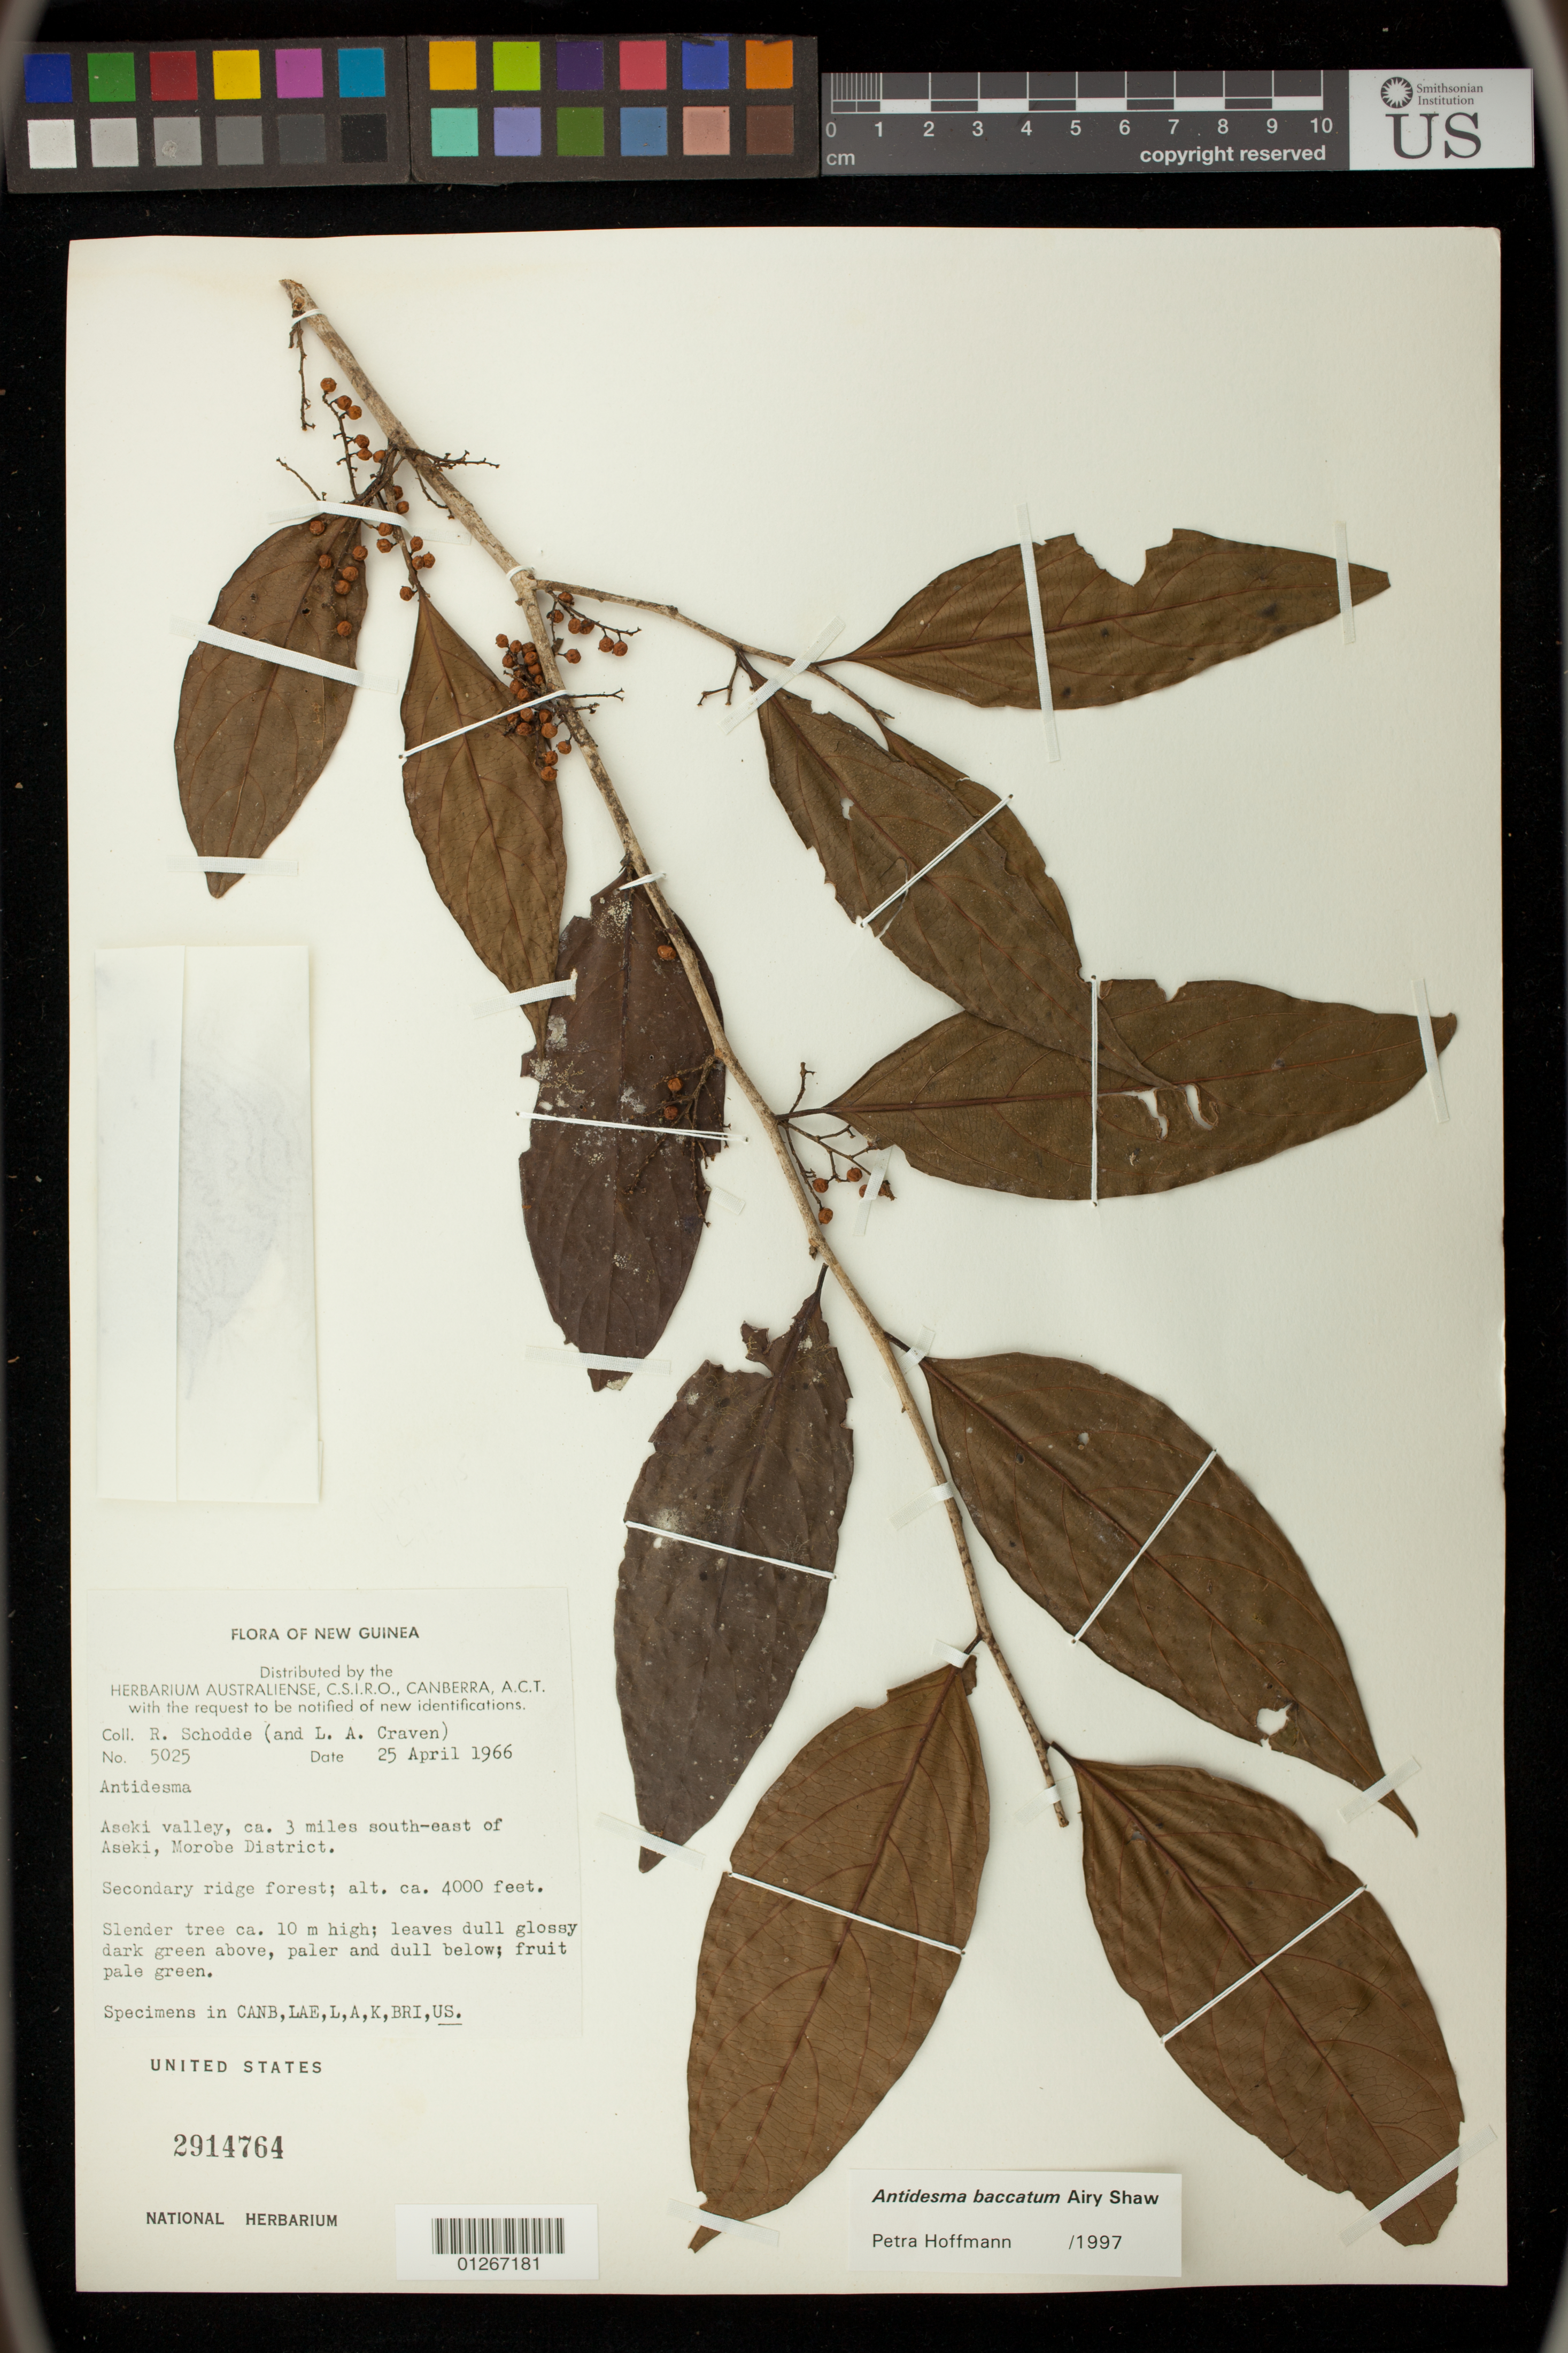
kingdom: Plantae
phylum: Tracheophyta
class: Magnoliopsida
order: Malpighiales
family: Phyllanthaceae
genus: Antidesma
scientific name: Antidesma baccatum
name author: Airy Shaw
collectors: R. Schodde & L. A. Craven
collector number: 5025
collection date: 1966-04-25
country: Papua New Guinea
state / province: Morobe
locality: Aseki Valley, ca. 3 miles south-east of Aseki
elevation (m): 1219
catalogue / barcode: US 2914764